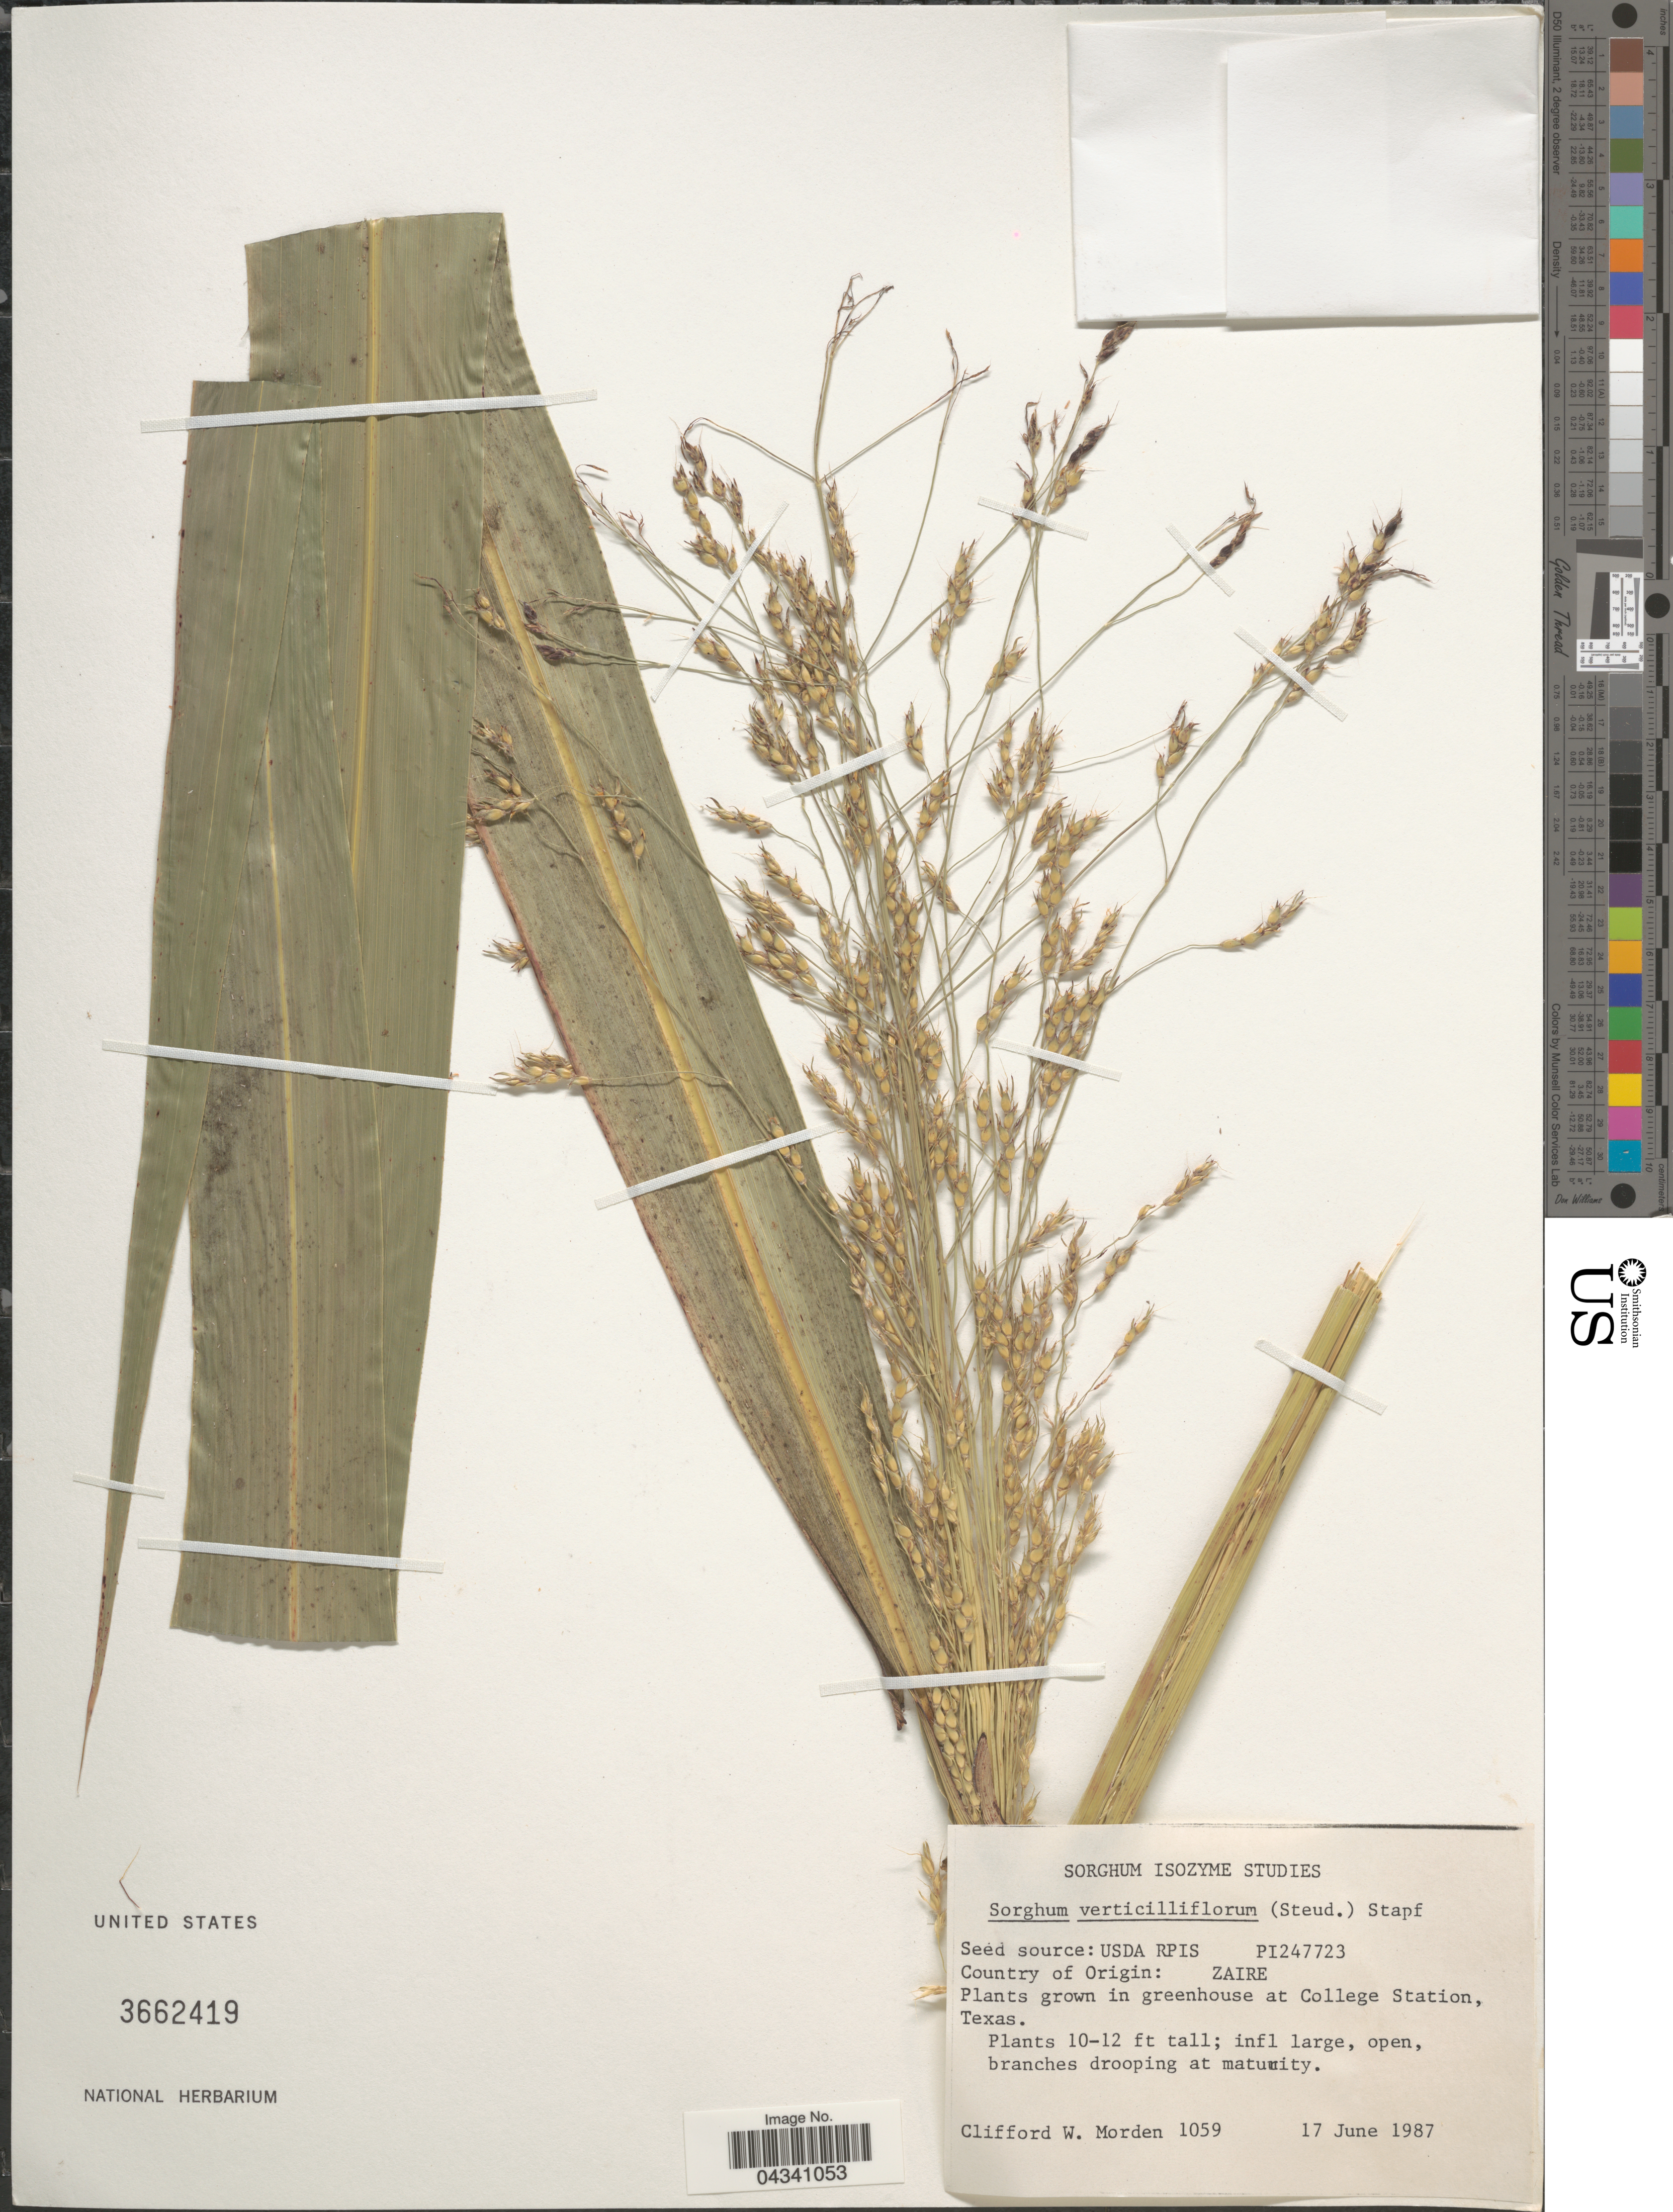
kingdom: Plantae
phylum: Tracheophyta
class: Liliopsida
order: Poales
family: Poaceae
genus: Sorghum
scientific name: Sorghum arundinaceum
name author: (Desv.) Stapf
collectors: C. W. Morden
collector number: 1059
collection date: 1987-06-17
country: United States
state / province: Texas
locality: In greenhouse at College Station.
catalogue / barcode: US 3662419